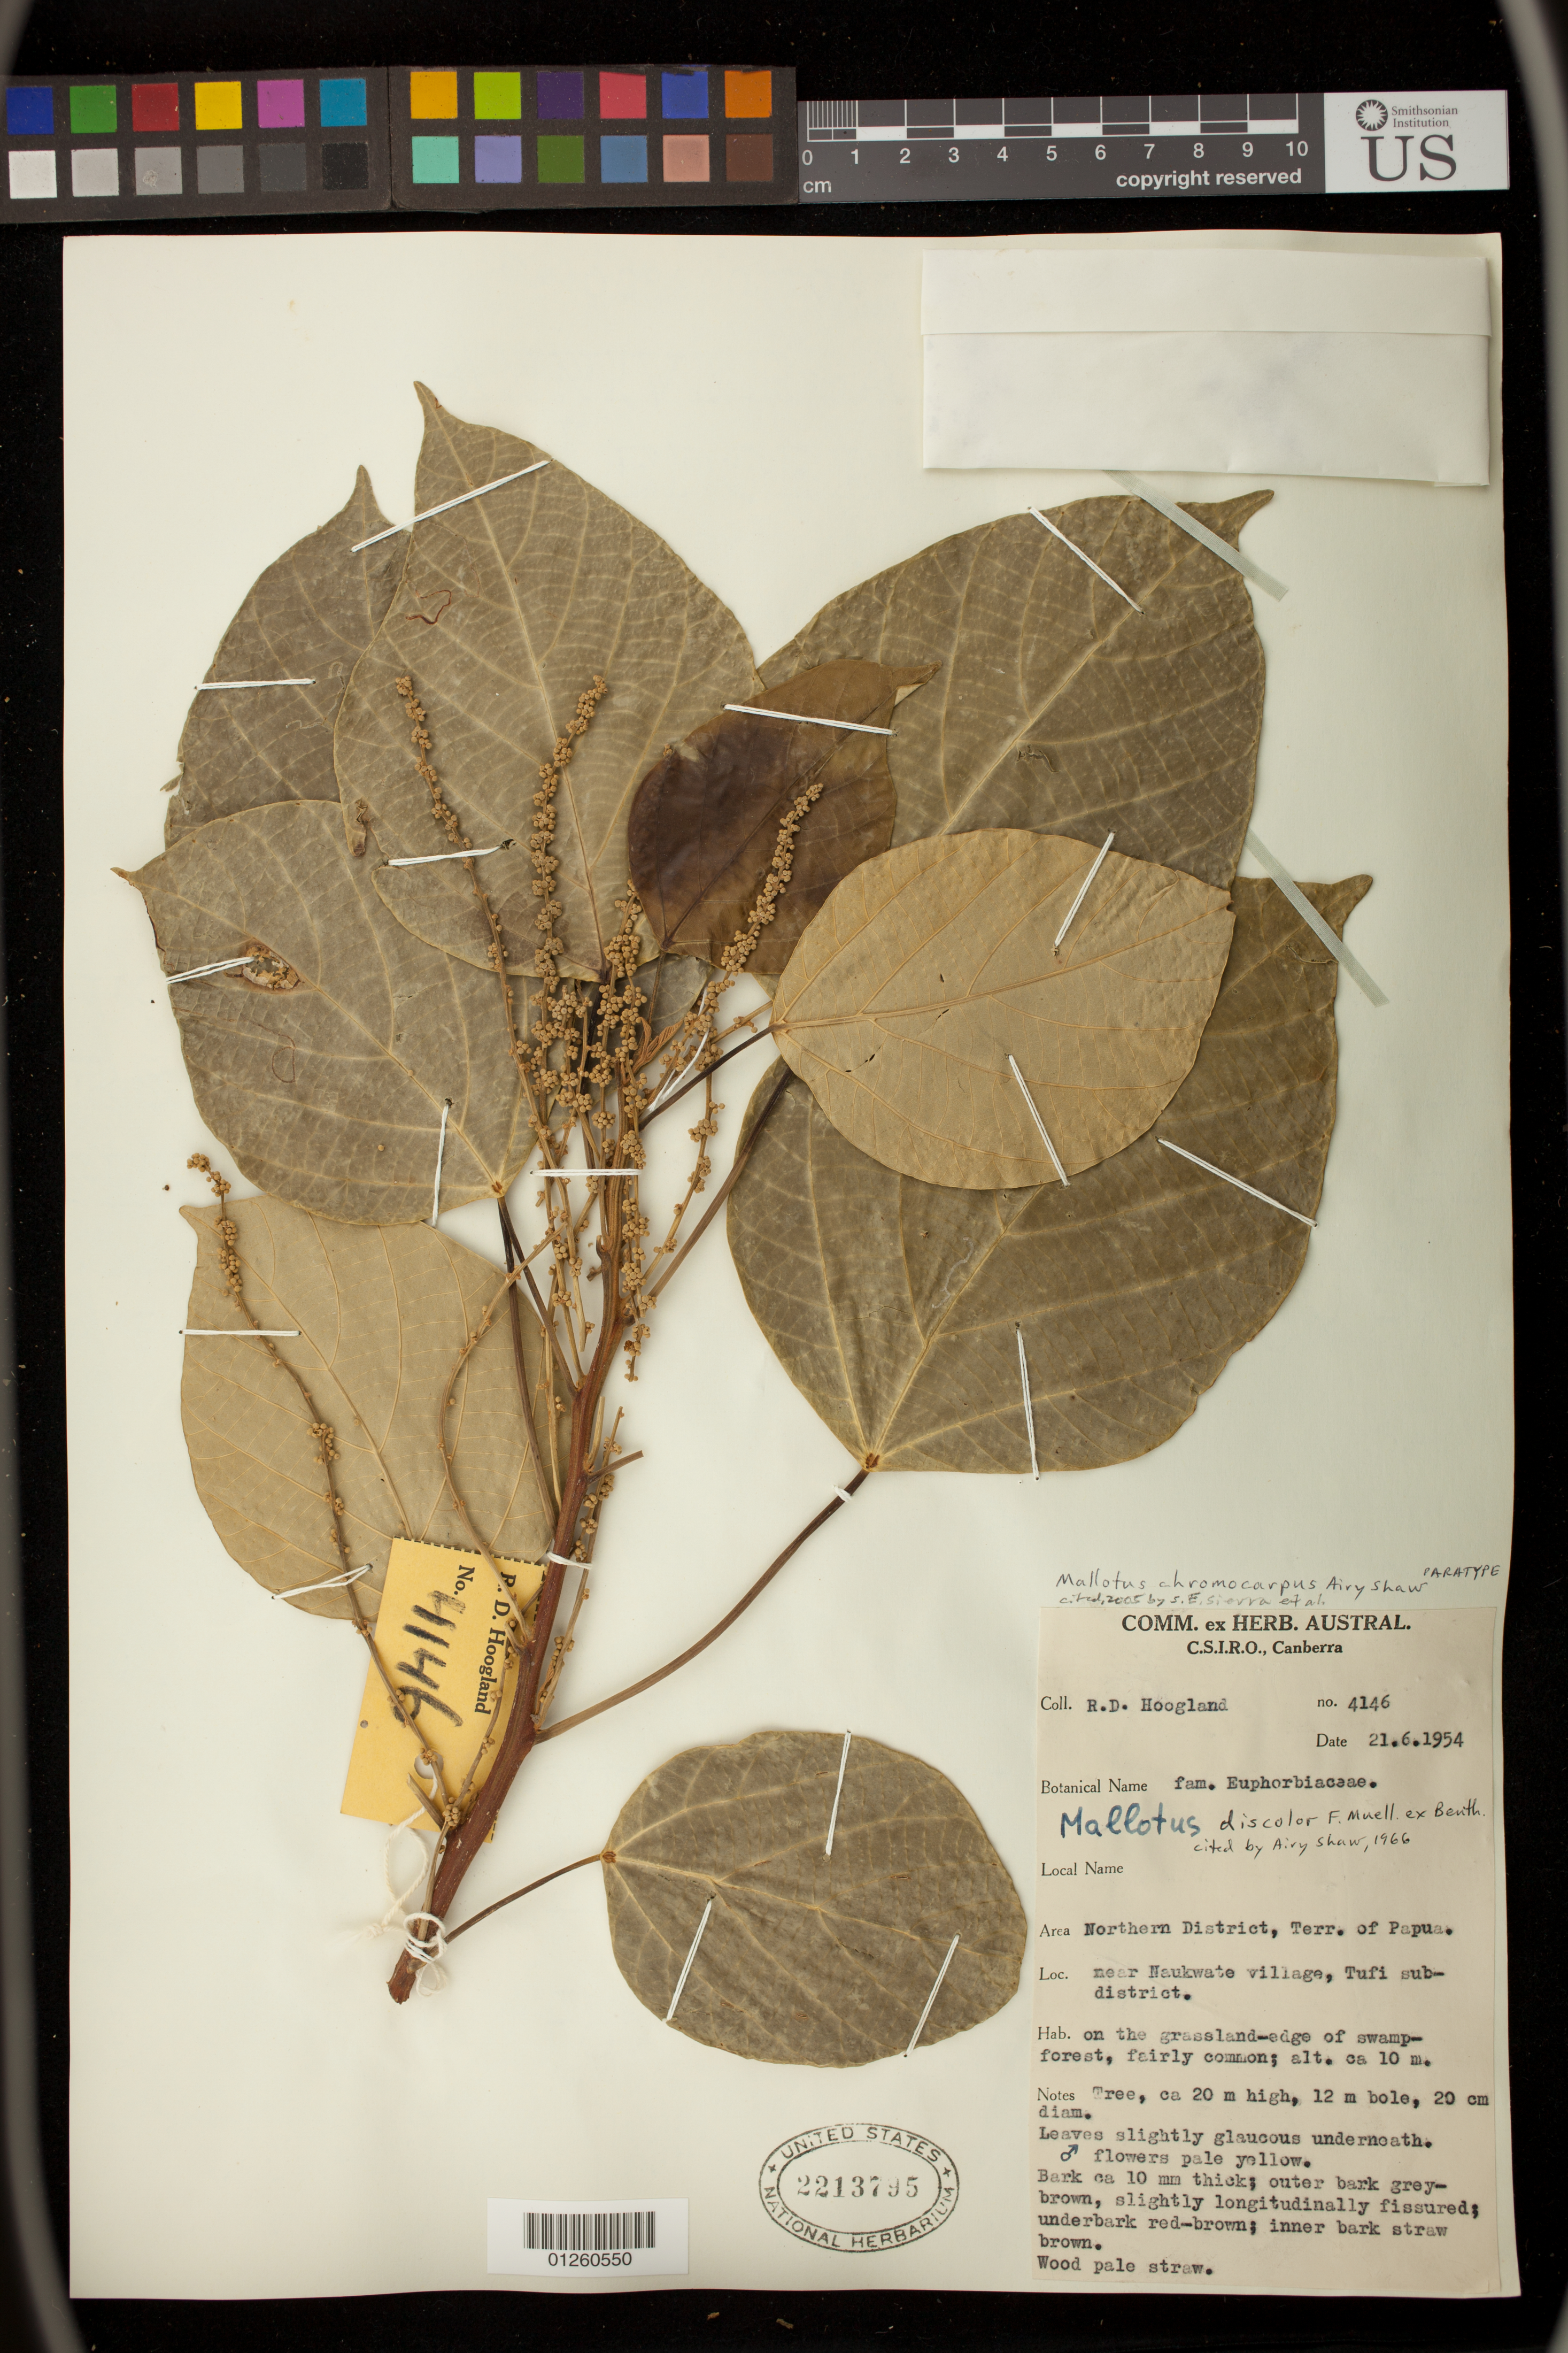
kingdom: Plantae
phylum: Tracheophyta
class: Magnoliopsida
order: Malpighiales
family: Euphorbiaceae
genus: Mallotus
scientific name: Mallotus chromocarpus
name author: Airy Shaw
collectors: R. D. Hoogland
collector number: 4146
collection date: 1954-06-21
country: Papua New Guinea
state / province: Northern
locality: near Naukwate village, Tufi subdistrict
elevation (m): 10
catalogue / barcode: US 2213795